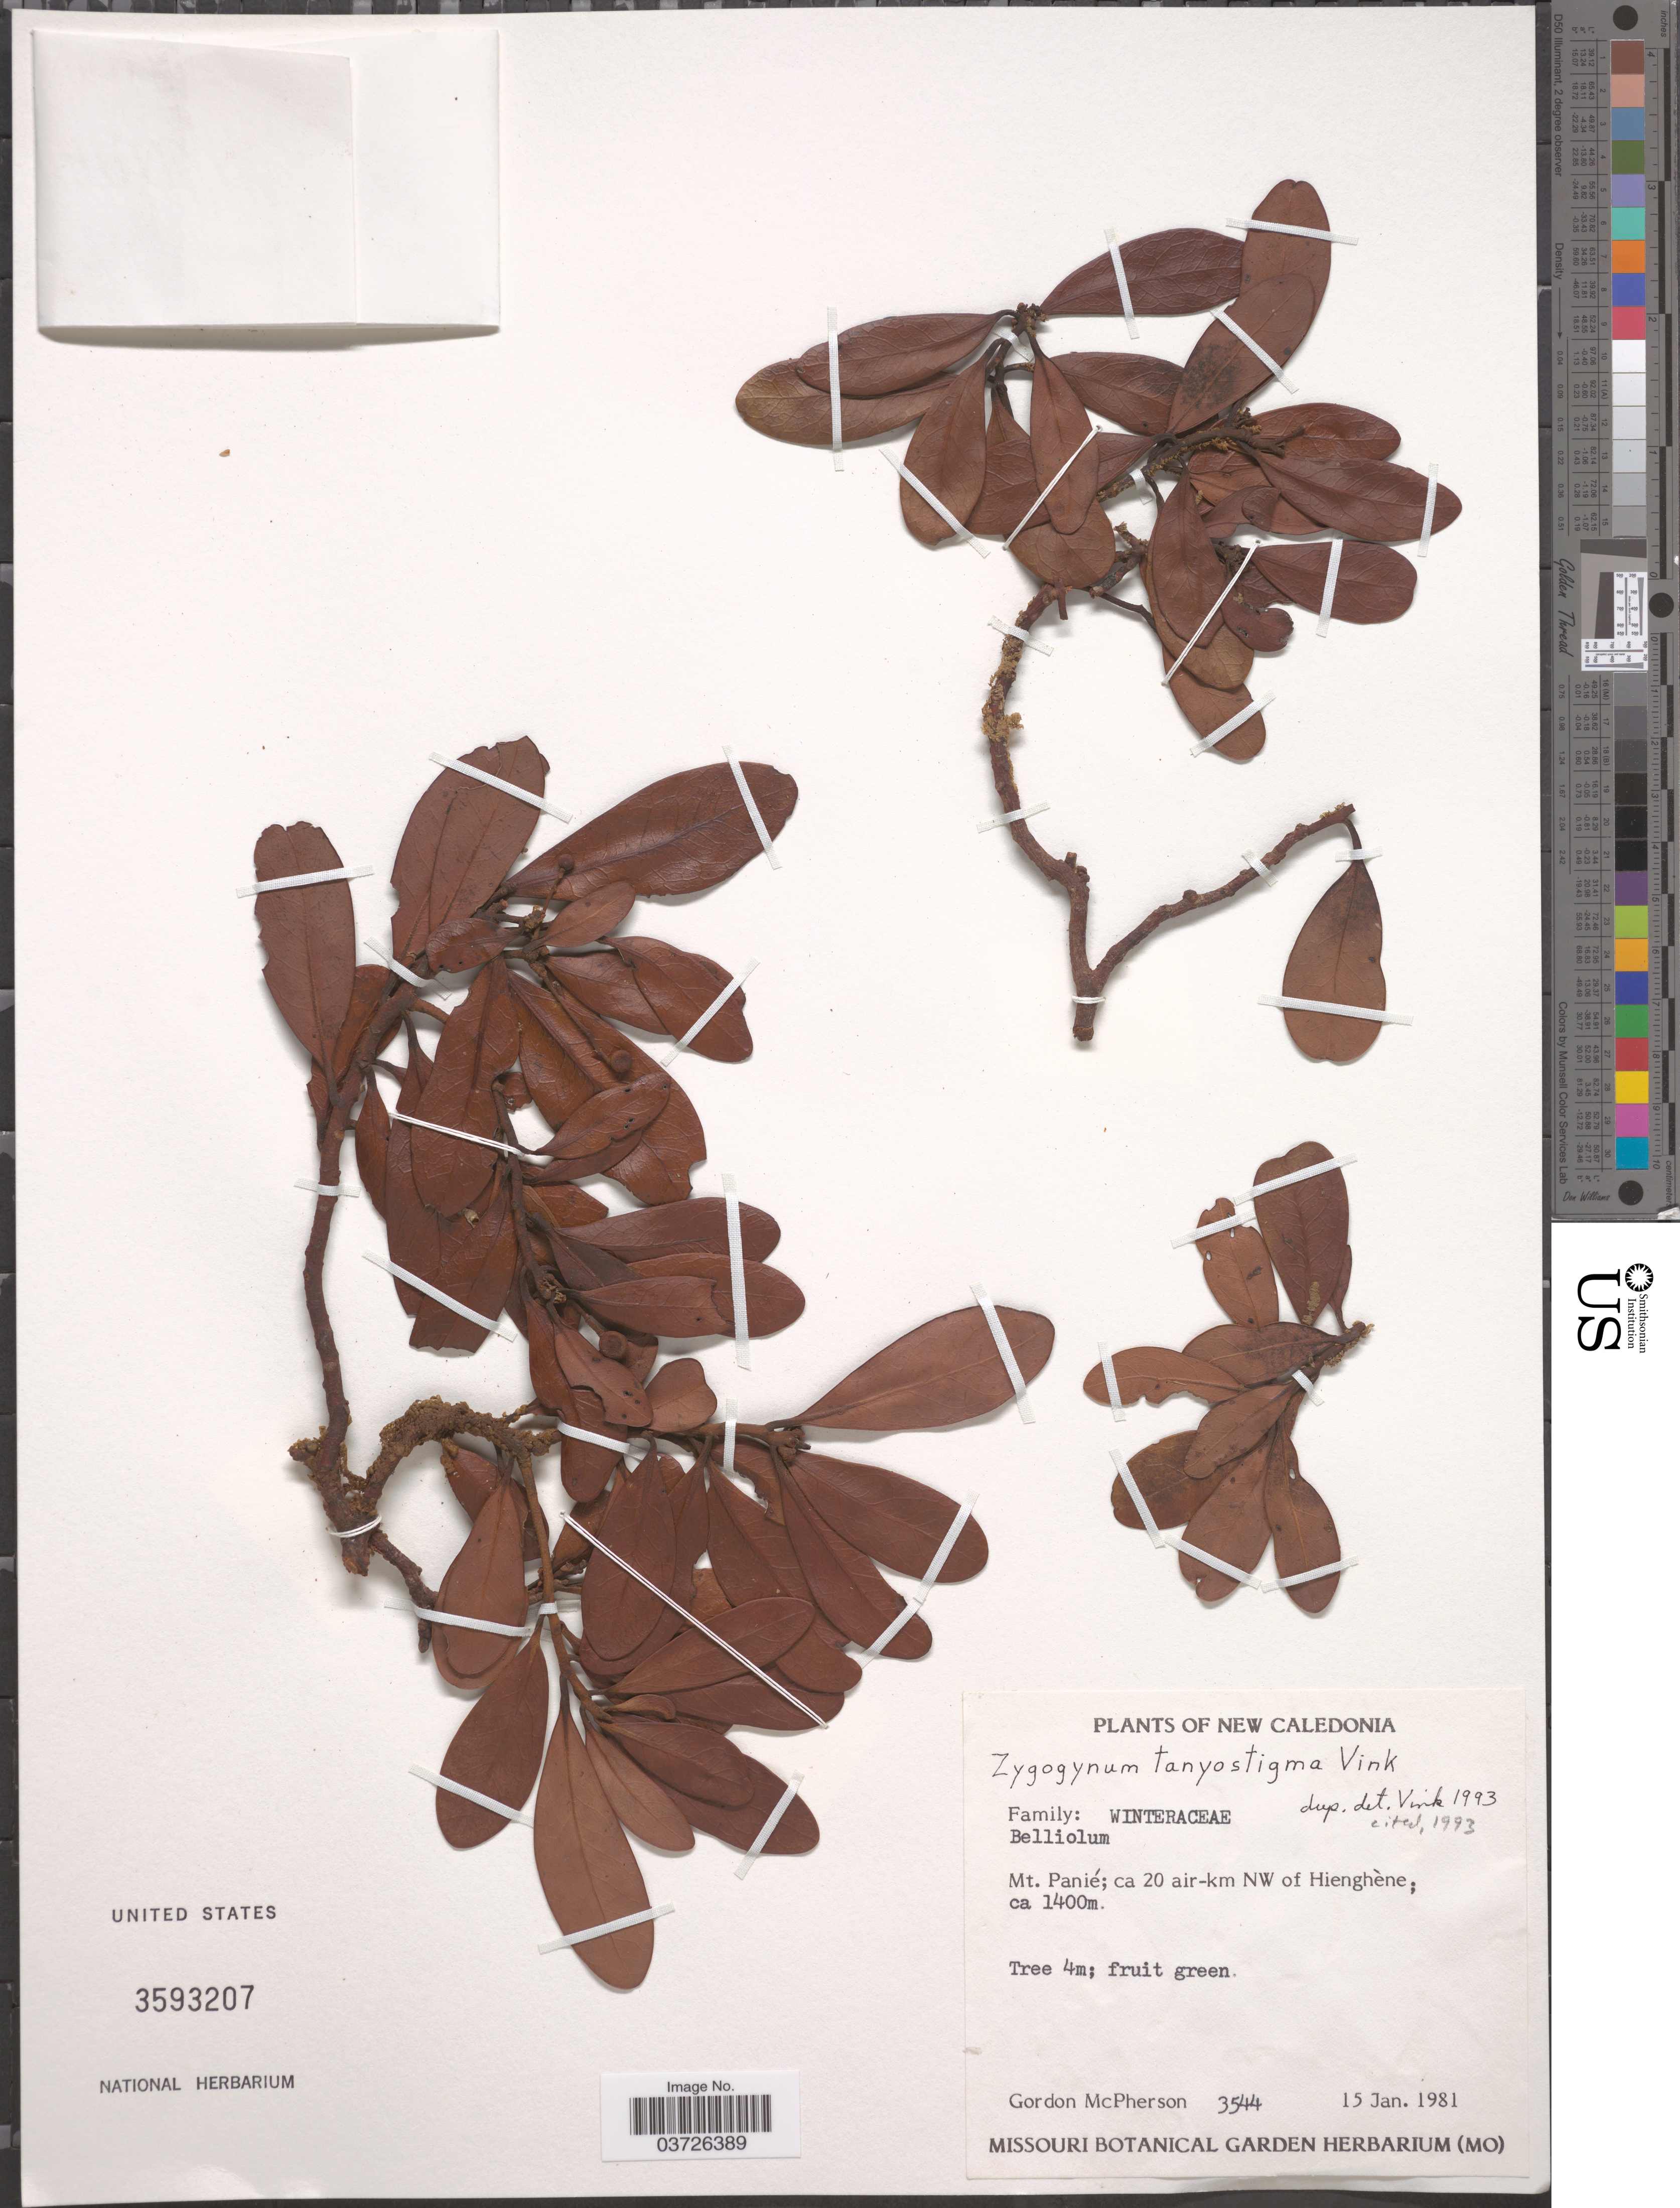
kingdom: Plantae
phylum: Tracheophyta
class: Magnoliopsida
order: Canellales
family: Winteraceae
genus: Zygogynum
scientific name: Zygogynum tanyostigma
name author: Vink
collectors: G. D. McPherson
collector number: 3544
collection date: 1981-01-15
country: New Caledonia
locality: Mt. Panié; ca 20 air-km NW of Hienghène.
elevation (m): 1400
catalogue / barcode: US 3593207